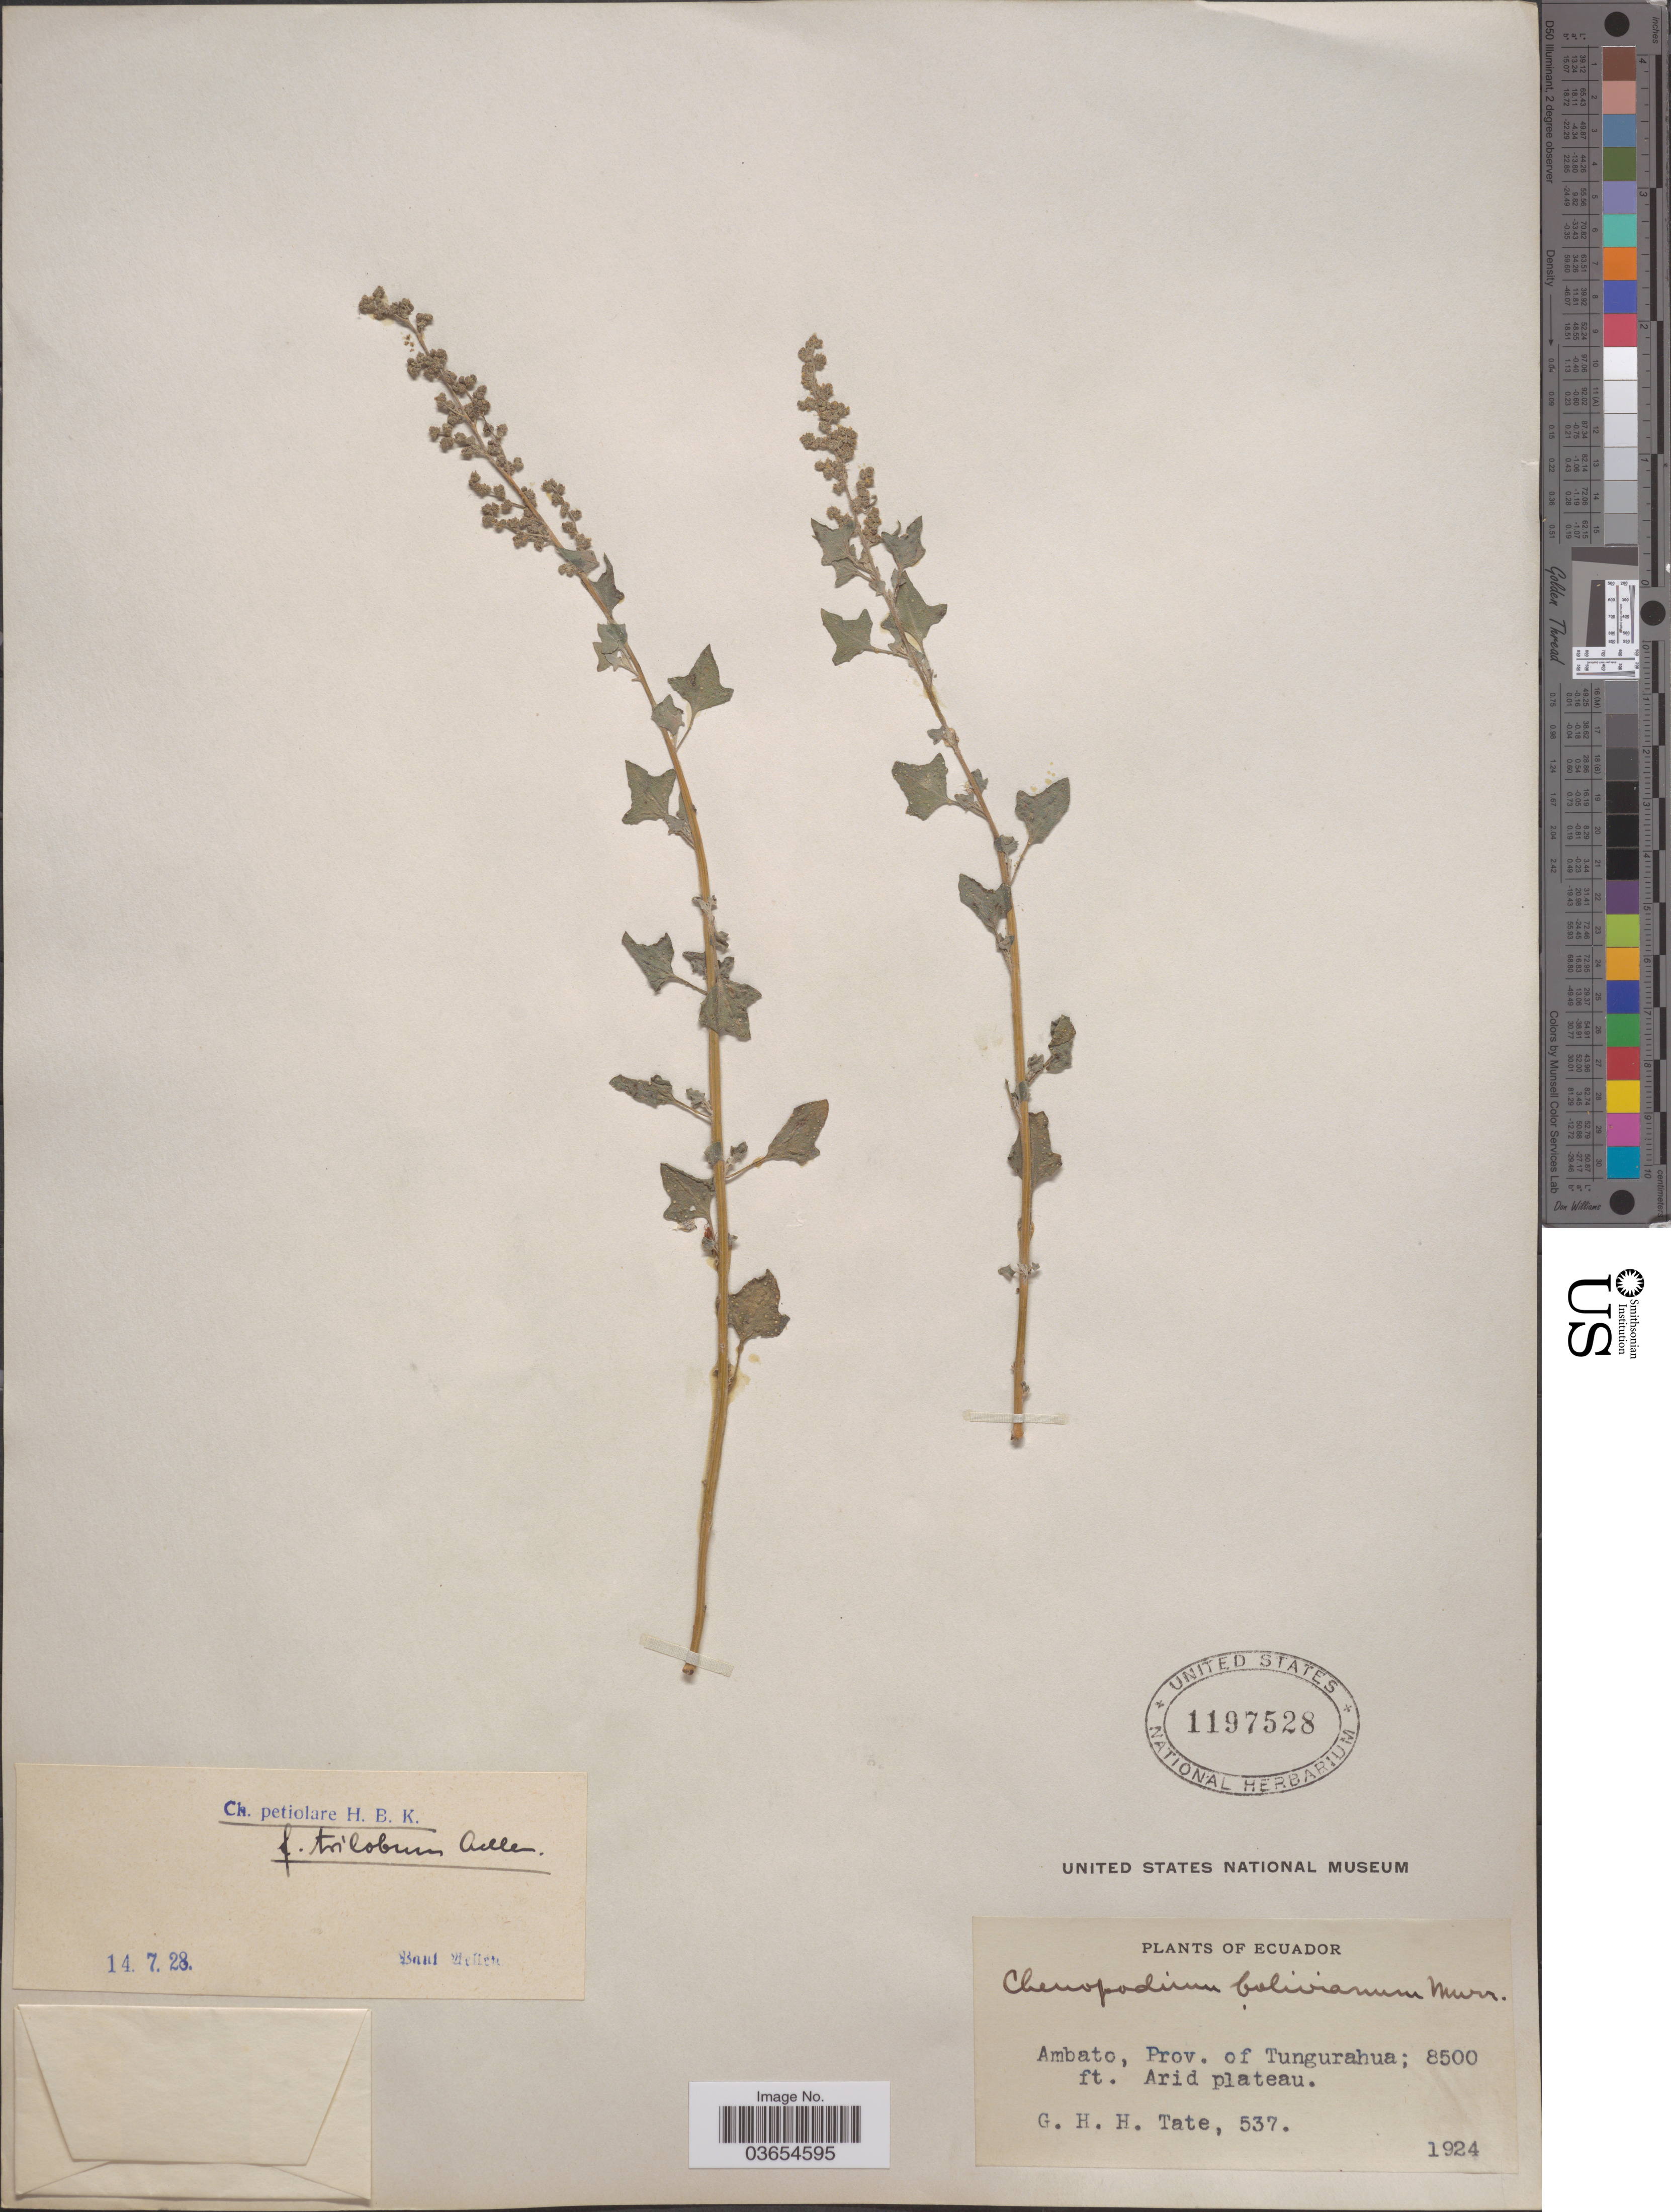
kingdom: Plantae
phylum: Tracheophyta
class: Magnoliopsida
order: Caryophyllales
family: Amaranthaceae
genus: Chenopodium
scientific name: Chenopodium petiolare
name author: Kunth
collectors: G. H. H.Tate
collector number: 537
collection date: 1924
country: Ecuador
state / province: Tungurahua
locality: Ambato.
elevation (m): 2591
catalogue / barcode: US 1197528